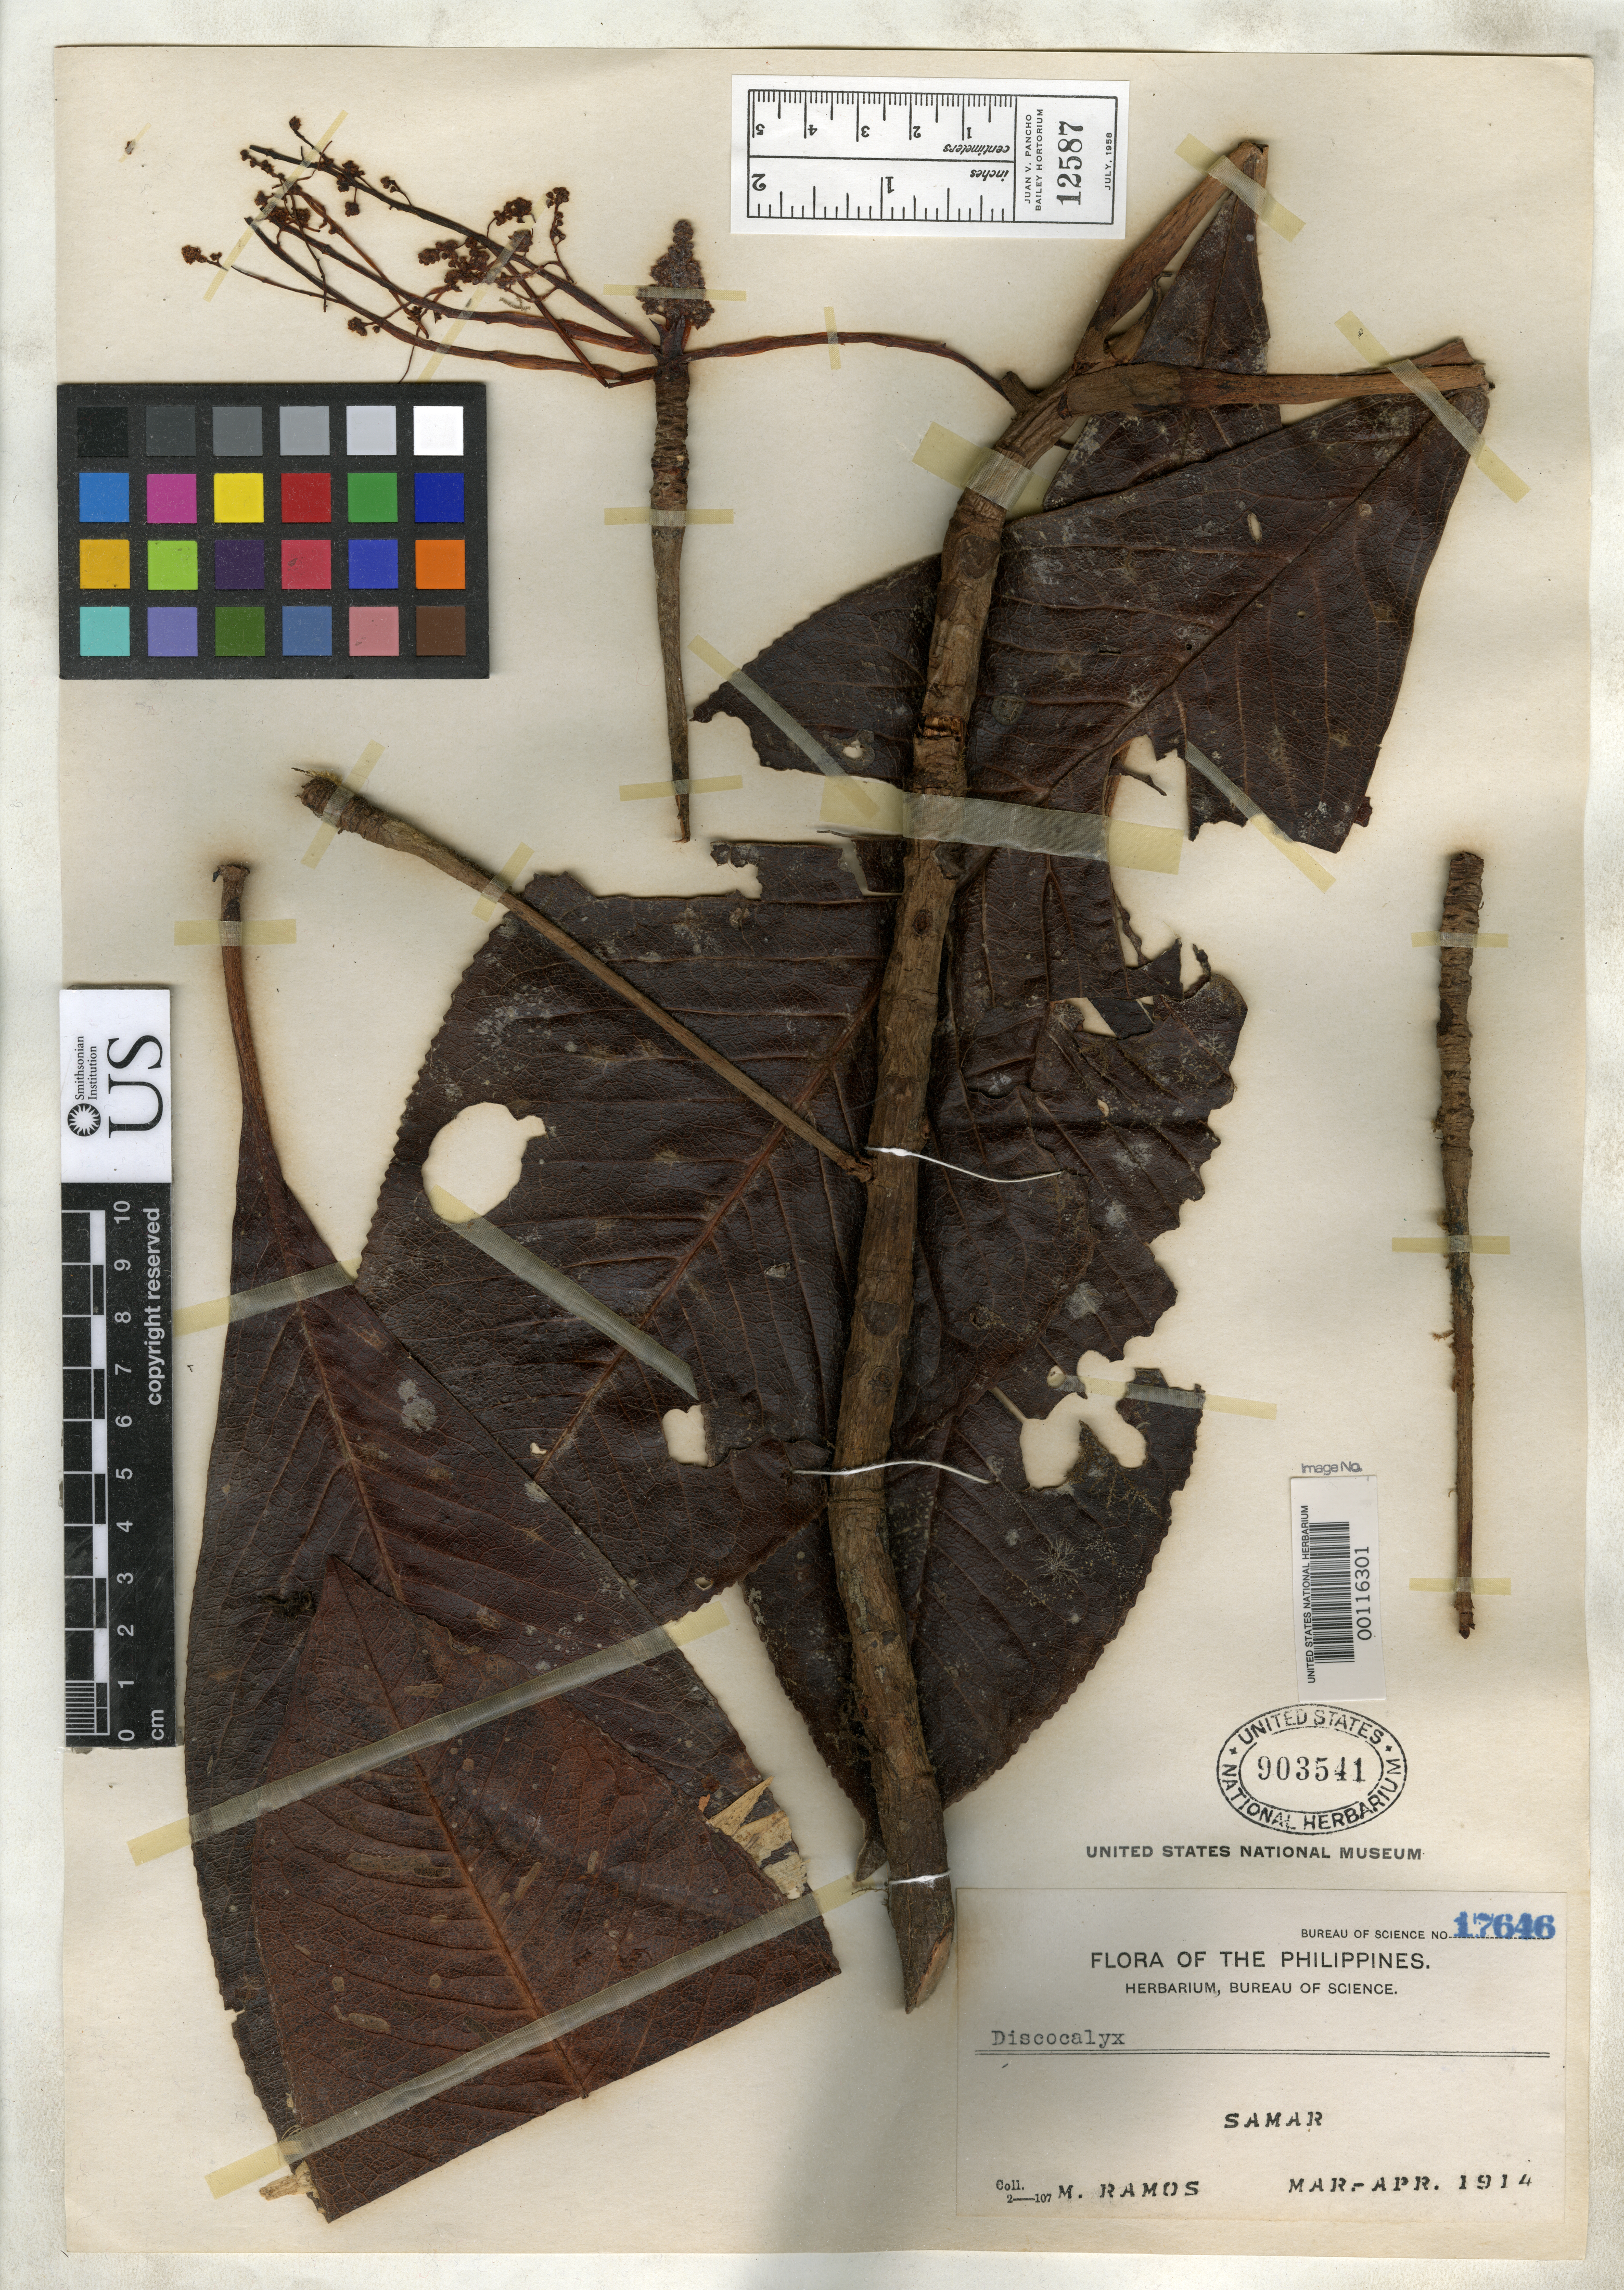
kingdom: Plantae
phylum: Tracheophyta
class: Magnoliopsida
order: Ericales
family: Primulaceae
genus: Discocalyx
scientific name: Discocalyx euphlebia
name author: Merr.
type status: Isotype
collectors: M. Ramos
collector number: Bur. Sci. 17646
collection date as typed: Apr 1914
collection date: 1914-04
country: Philippines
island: Samar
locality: Paranas.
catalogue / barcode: US 903541